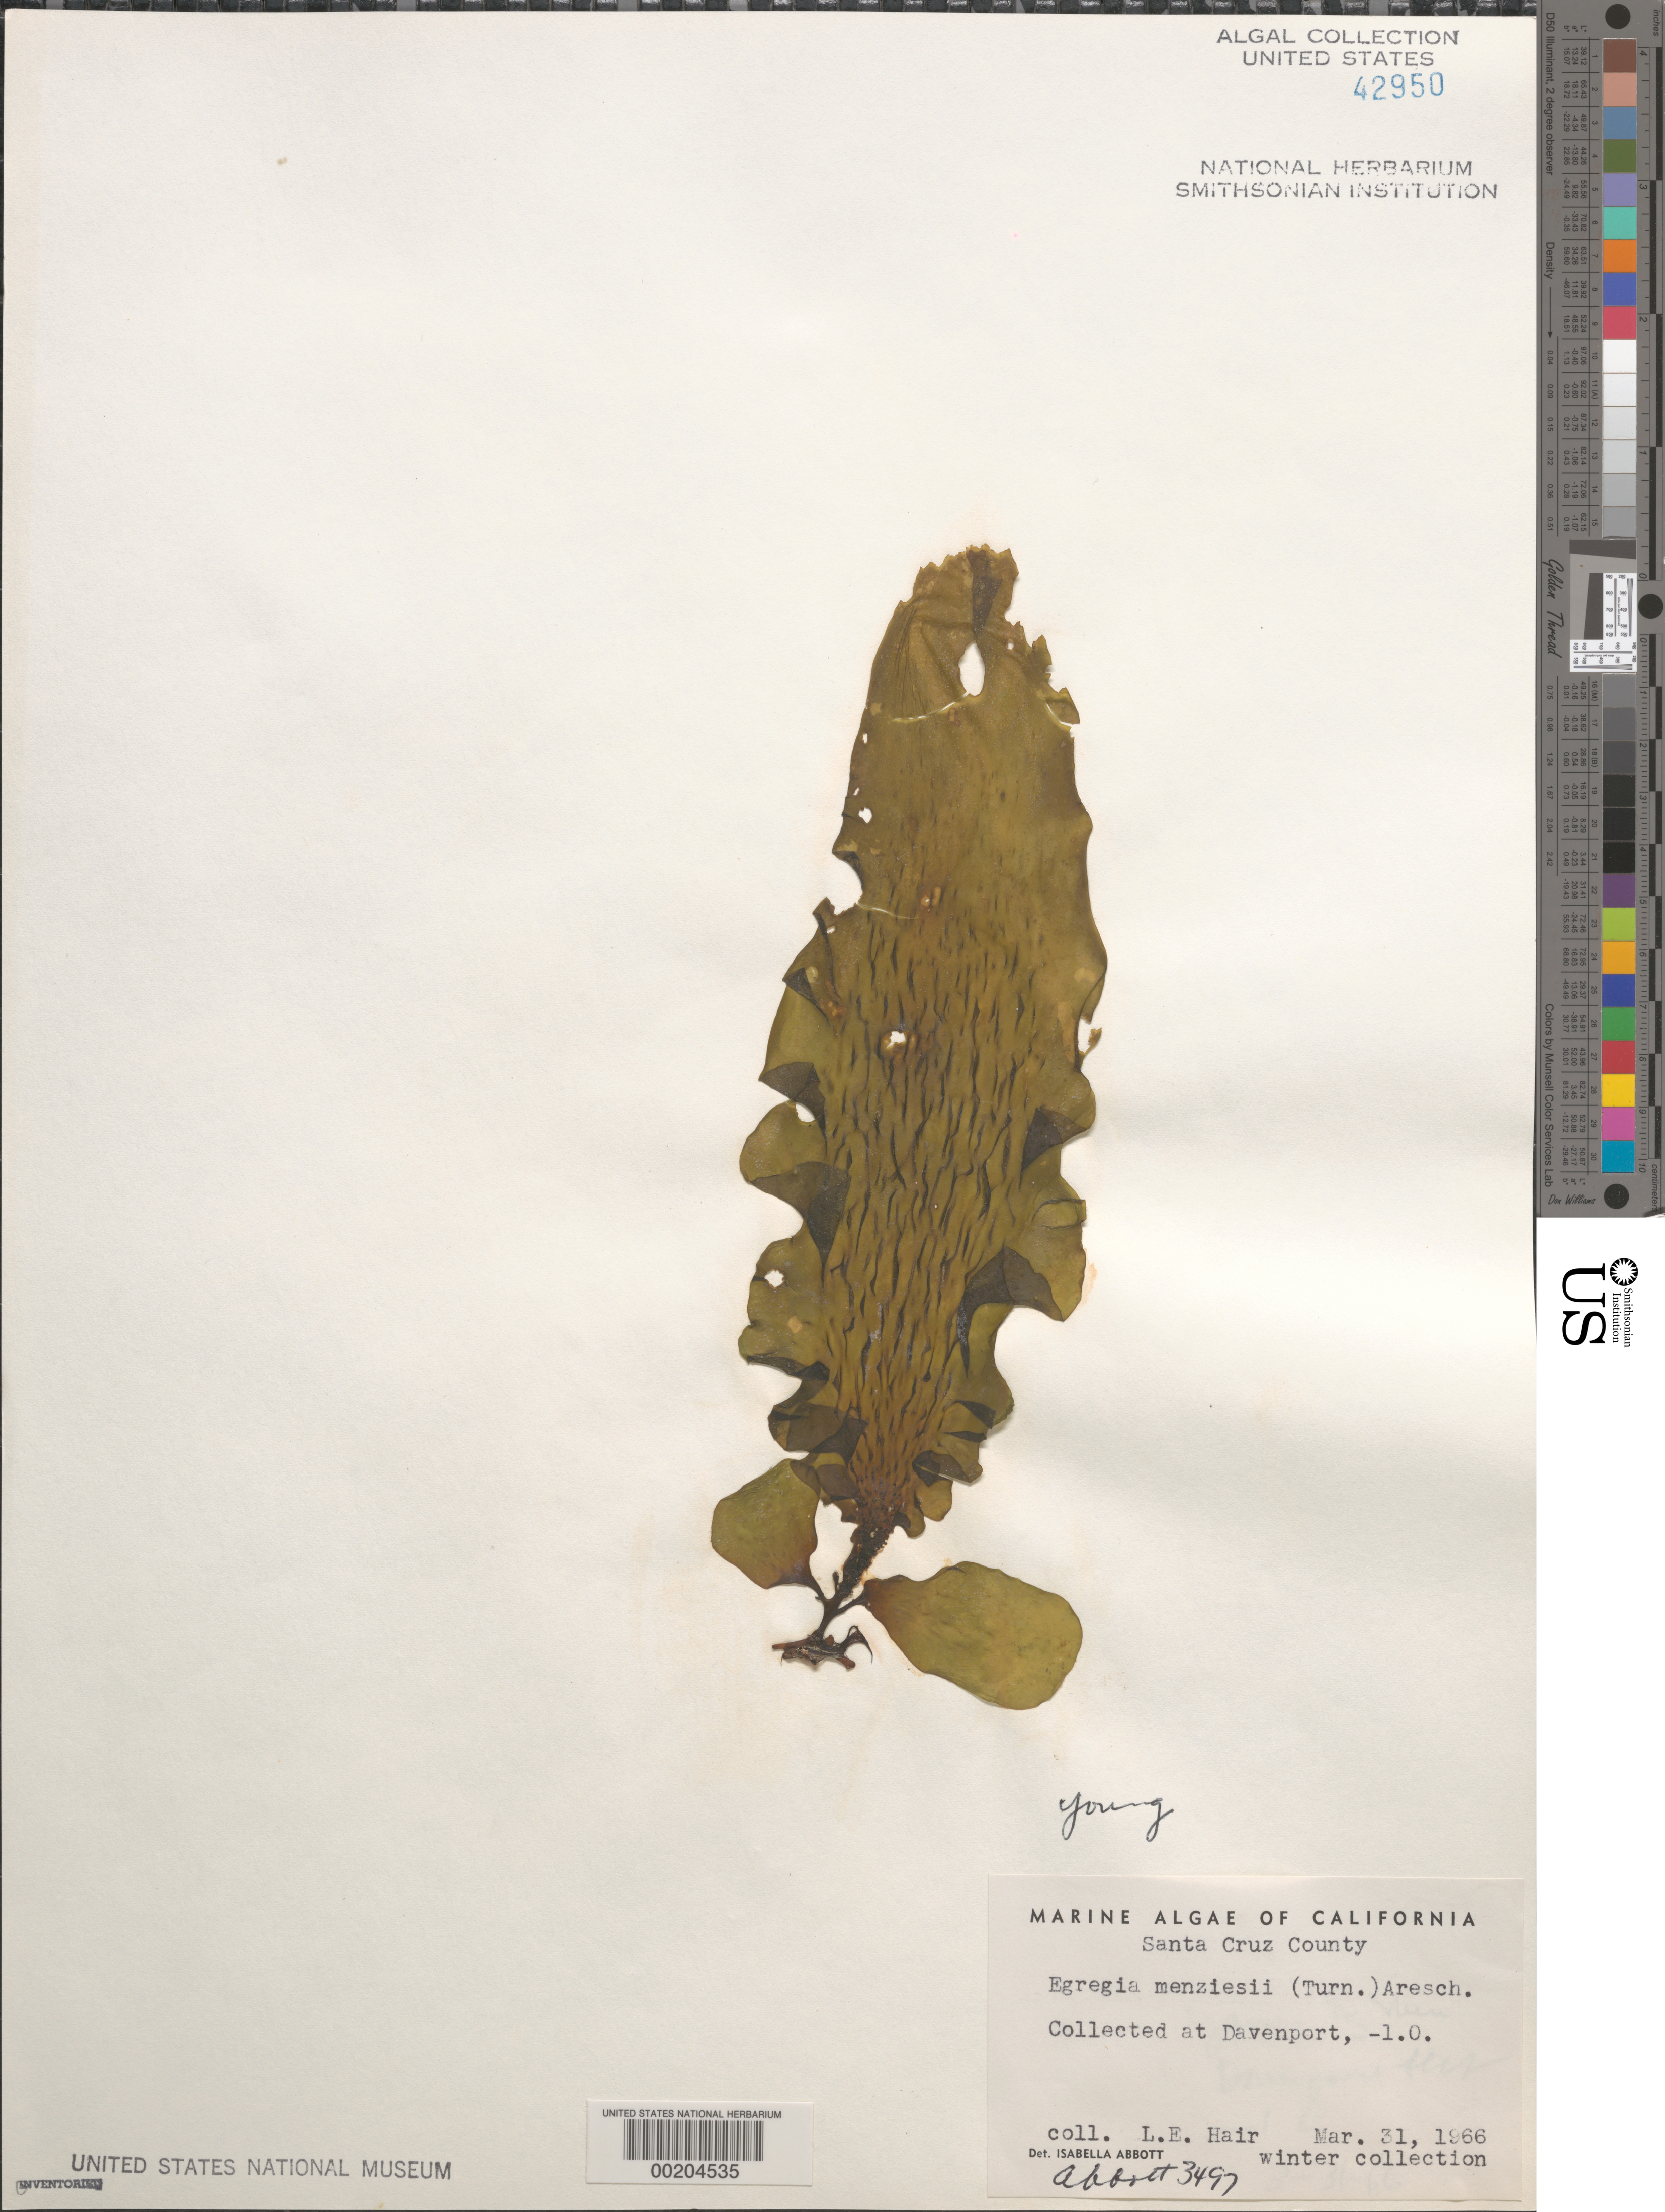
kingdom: Chromista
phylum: Ochrophyta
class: Phaeophyceae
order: Laminariales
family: Lessoniaceae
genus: Egregia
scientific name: Egregia menziesii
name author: (Turner) Aresch.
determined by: Abbott, Isabella A.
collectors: L. Hair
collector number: IAA 3497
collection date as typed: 31 Mar 1966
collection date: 1966-03-31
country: United States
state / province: California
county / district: Santa Cruz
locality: Davenport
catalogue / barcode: US 42950